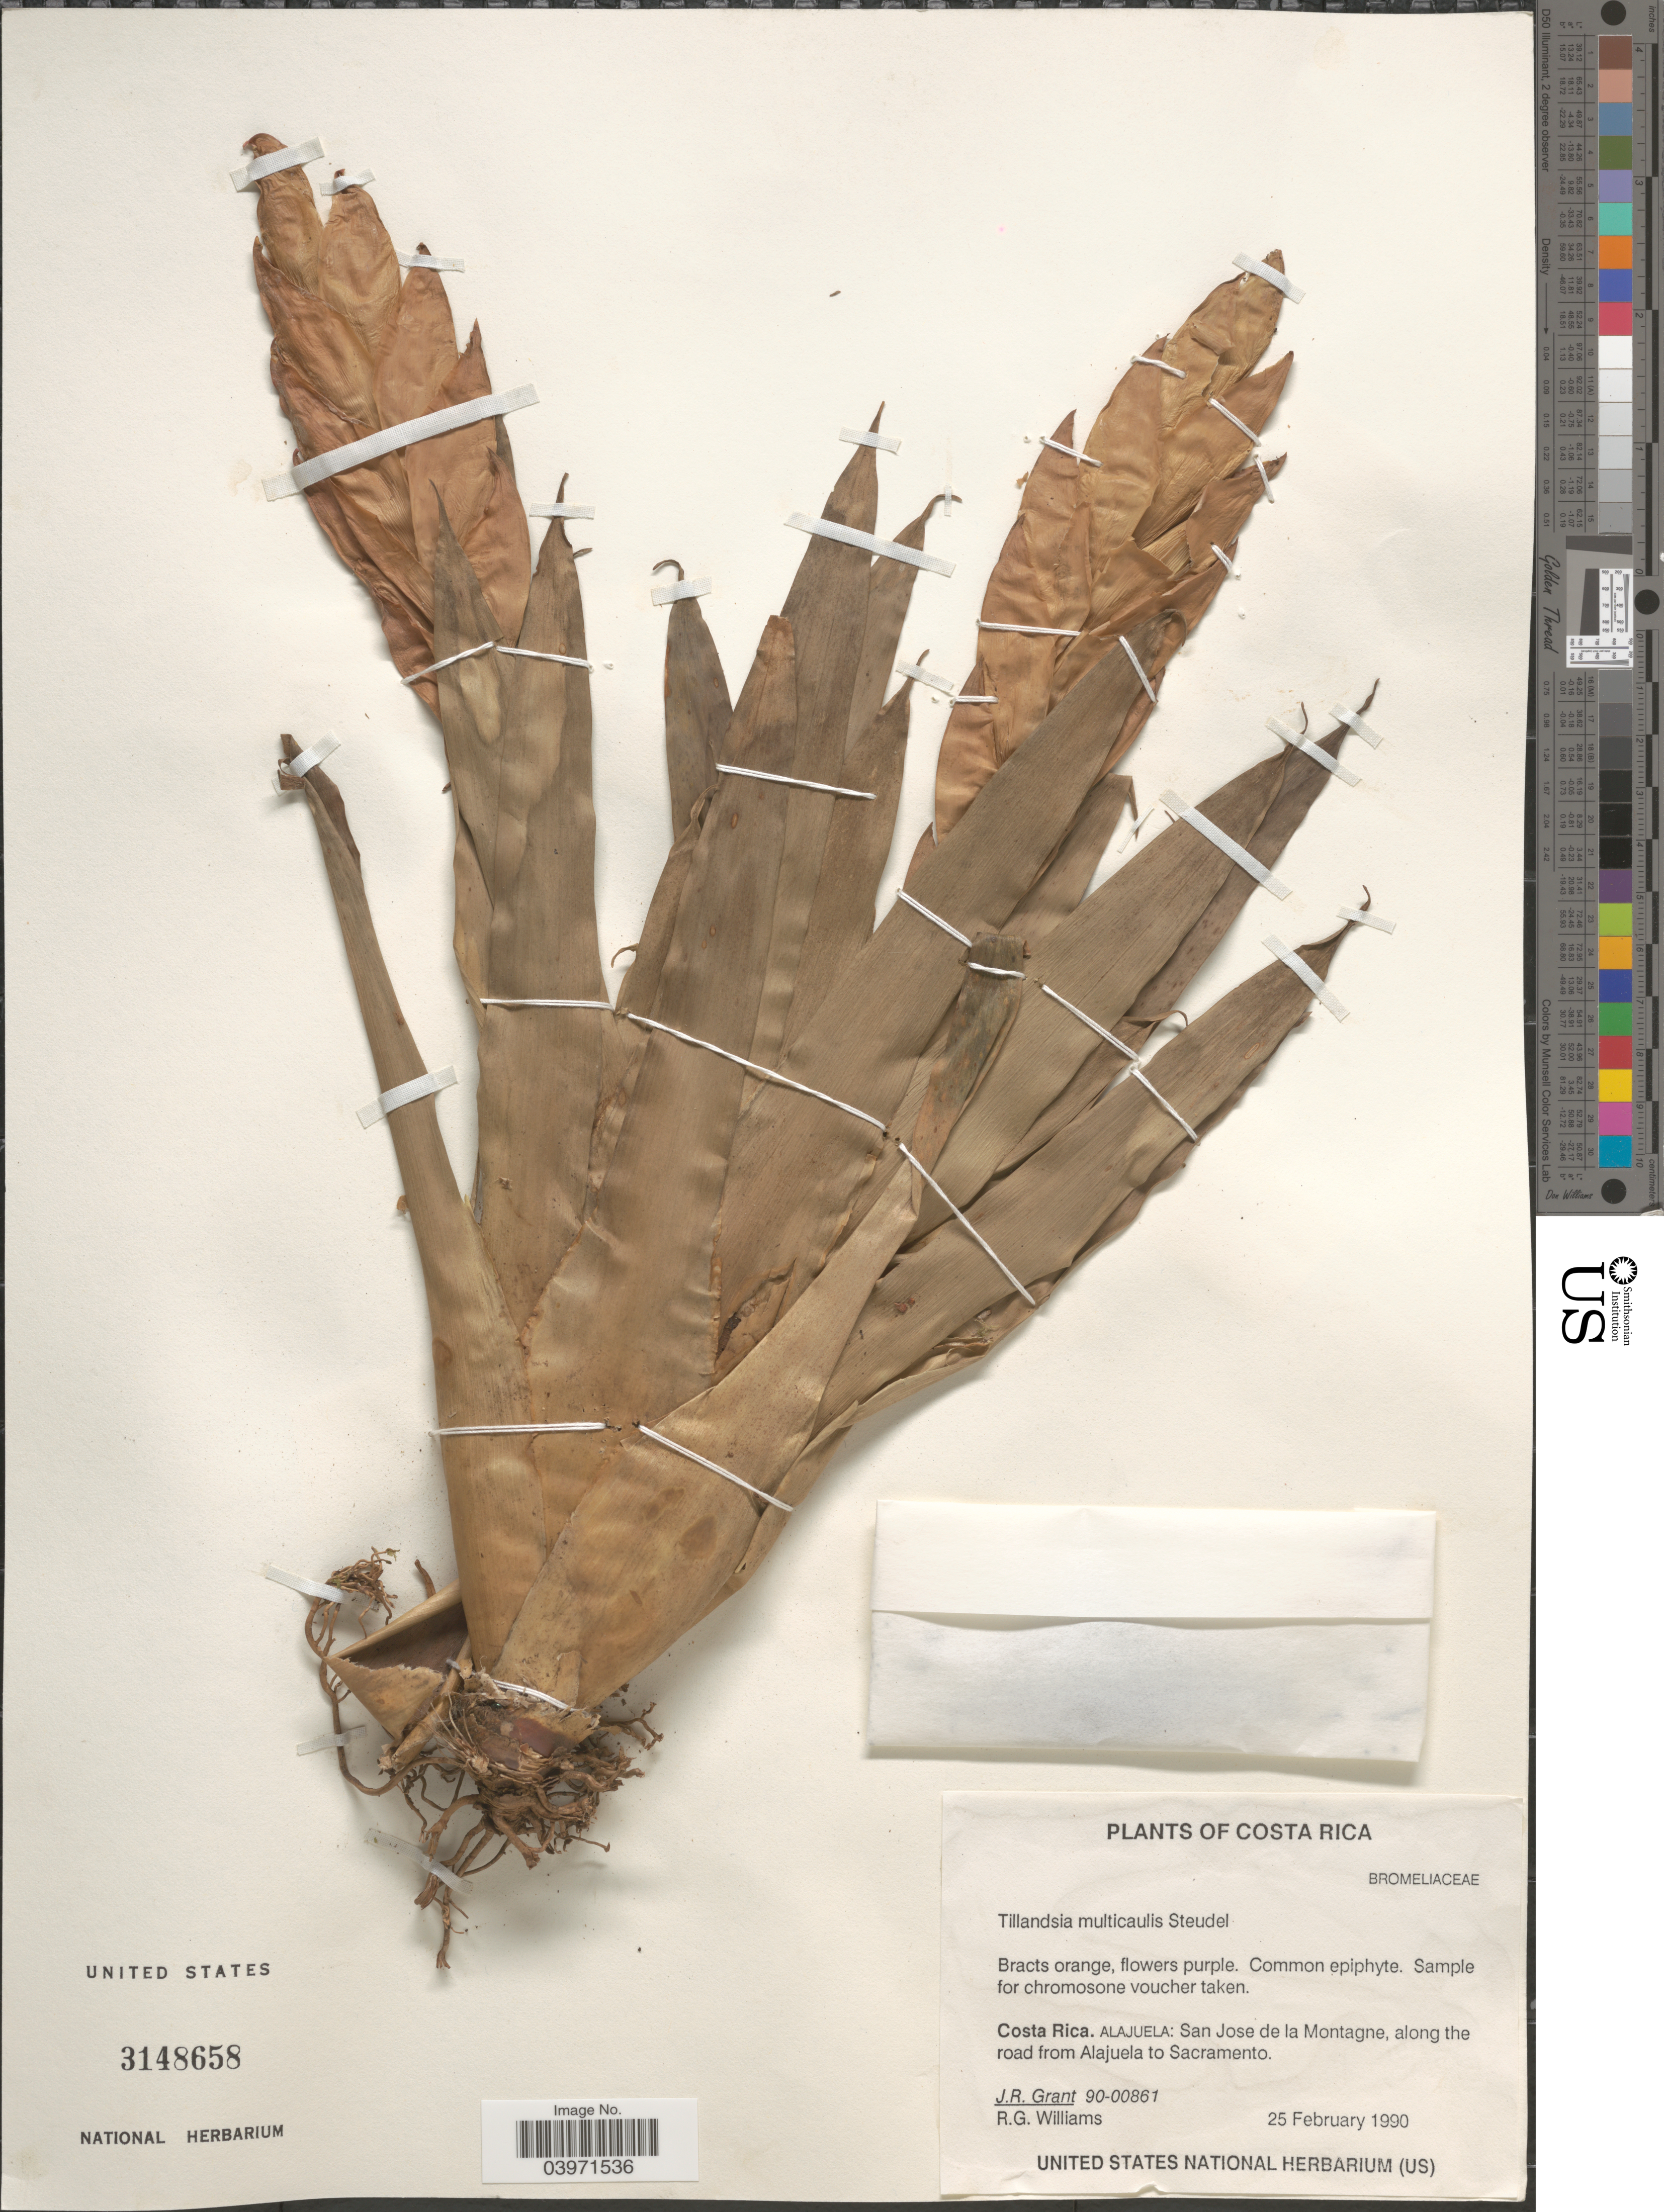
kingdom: Plantae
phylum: Tracheophyta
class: Liliopsida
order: Poales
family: Bromeliaceae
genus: Tillandsia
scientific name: Tillandsia multicaulis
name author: Steud.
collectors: J. Grant & R. G. Williams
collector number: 90-00861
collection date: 1990-02-25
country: Costa Rica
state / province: Alajuela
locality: San Jose de la Montagne, along the road from Alajuela to Sacramento.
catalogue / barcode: US 3148658